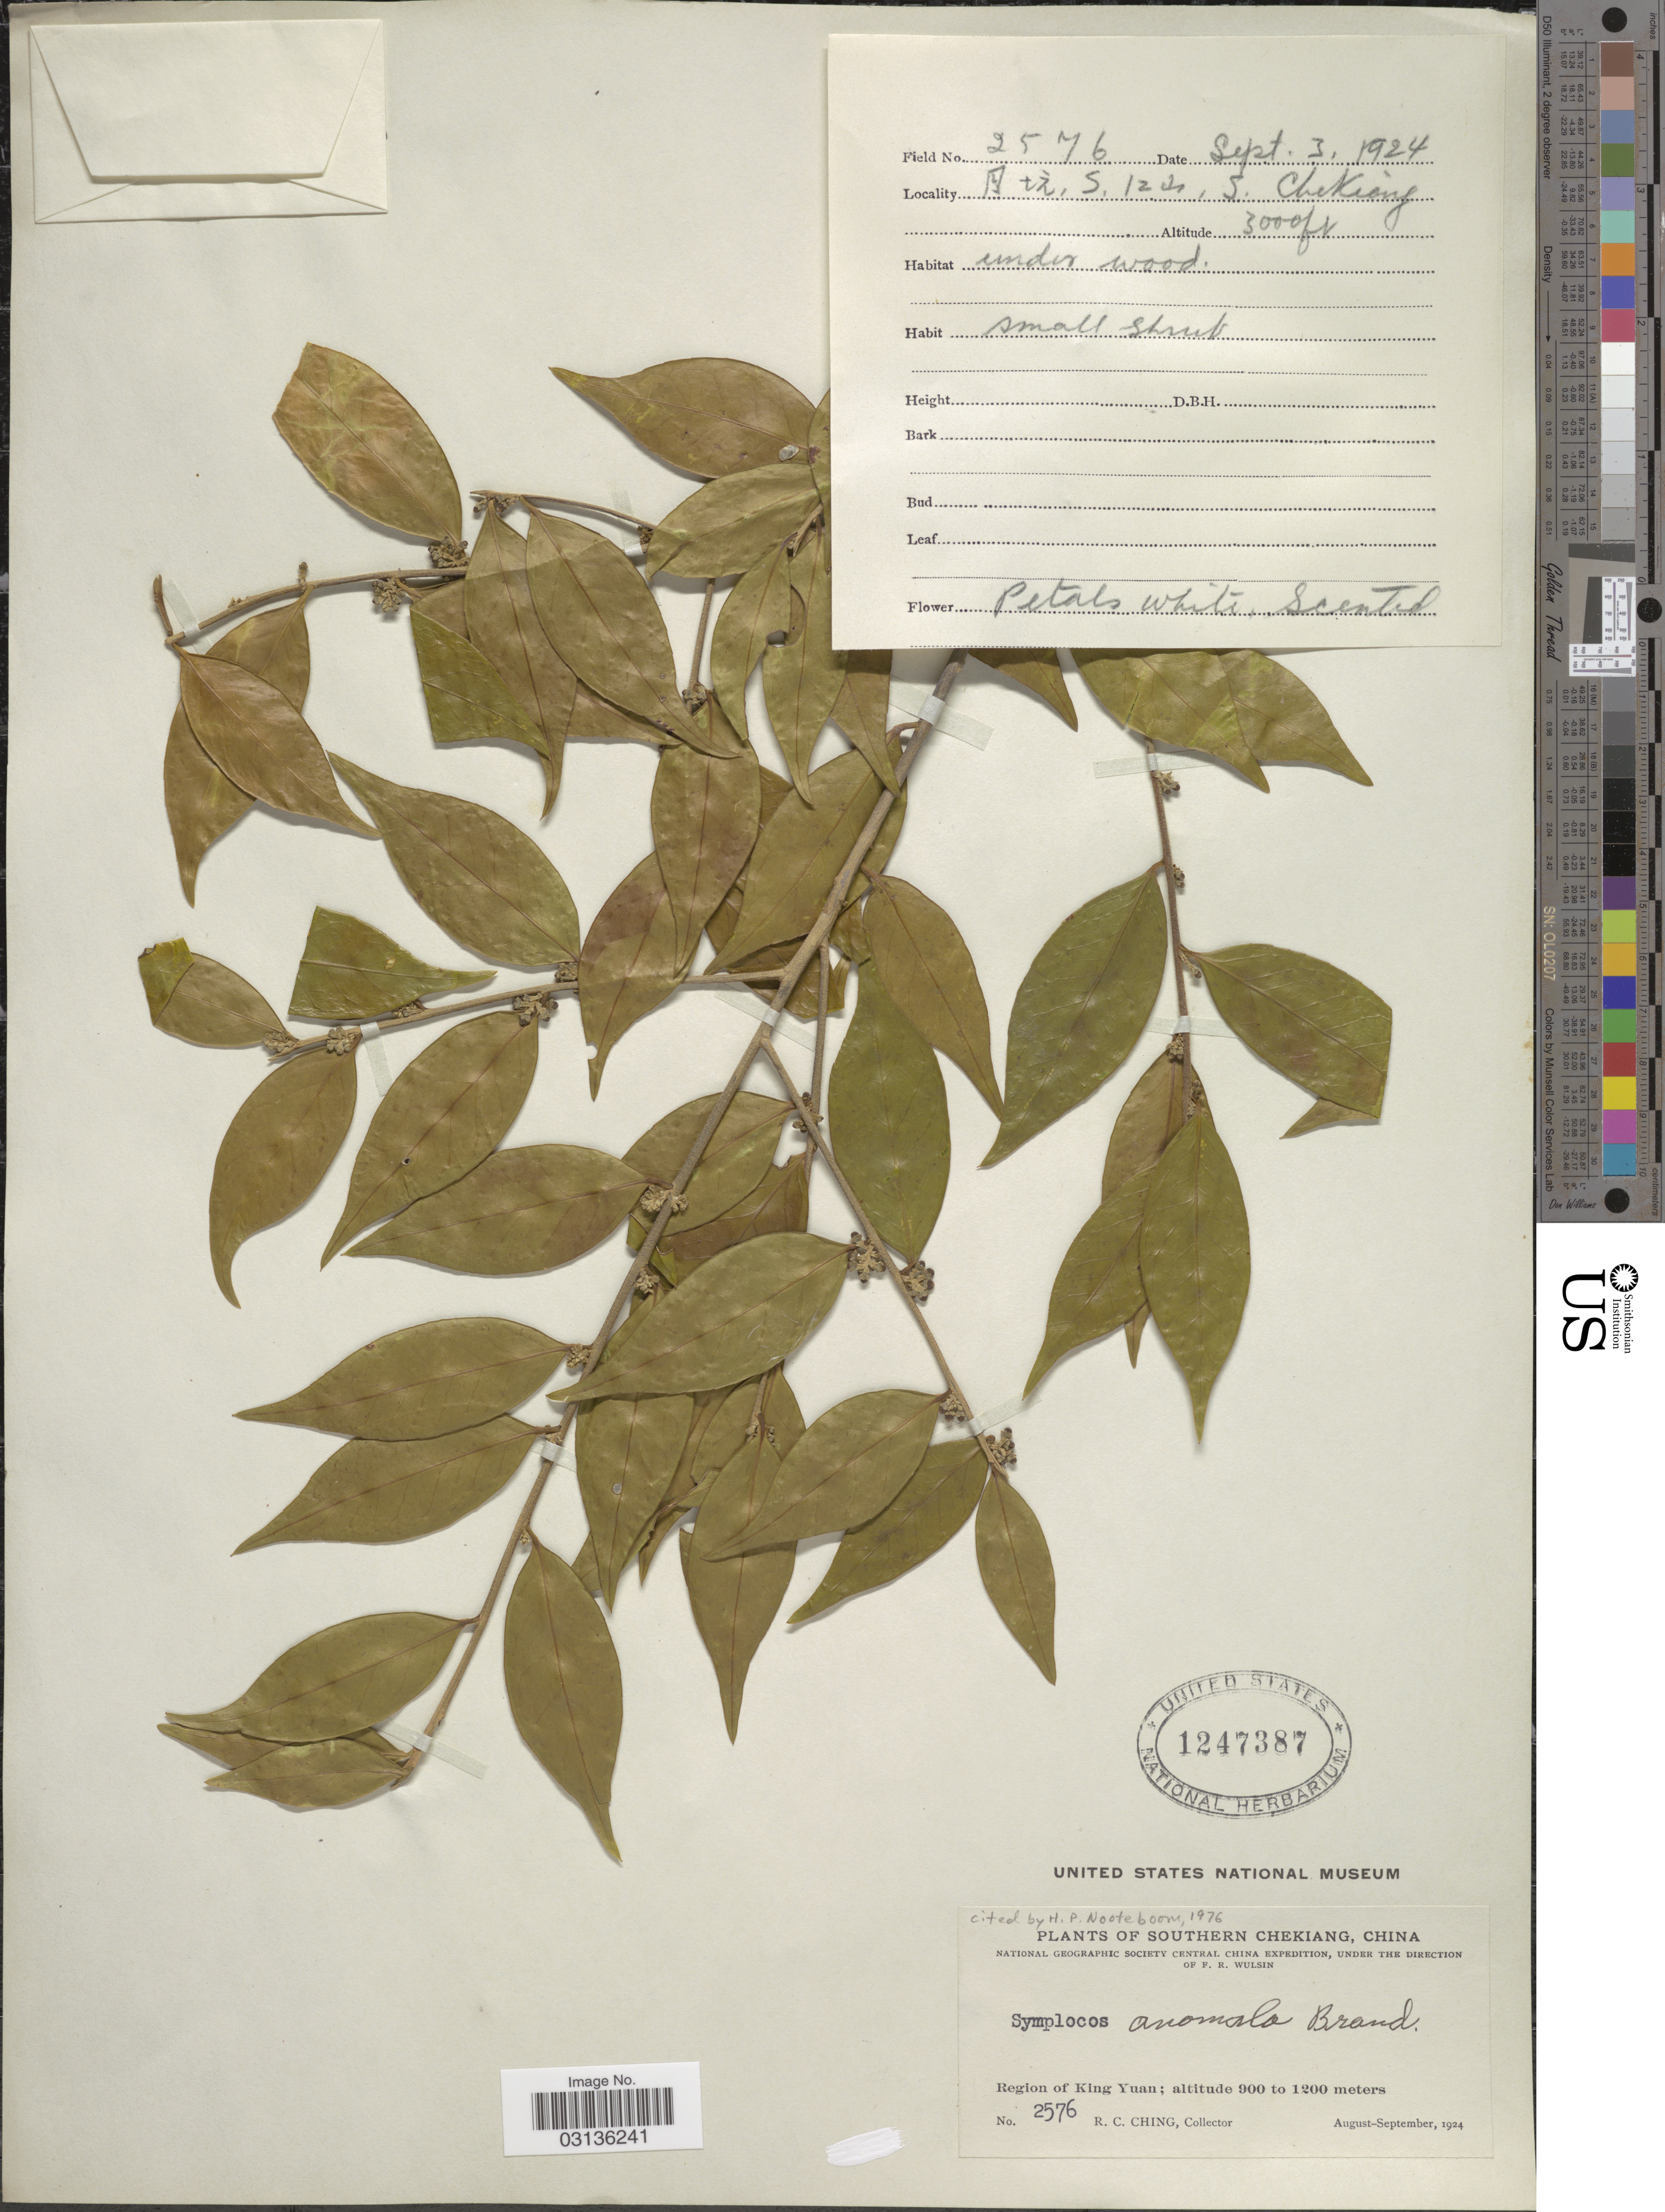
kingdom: Plantae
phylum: Tracheophyta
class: Magnoliopsida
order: Ericales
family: Symplocaceae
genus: Symplocos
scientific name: Symplocos anomala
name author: Brand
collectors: R. C. Ching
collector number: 2576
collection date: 1924-09-03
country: China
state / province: Zhejiang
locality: Southern Chekiang. Region of King Yuan.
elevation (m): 914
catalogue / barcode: US 1247387